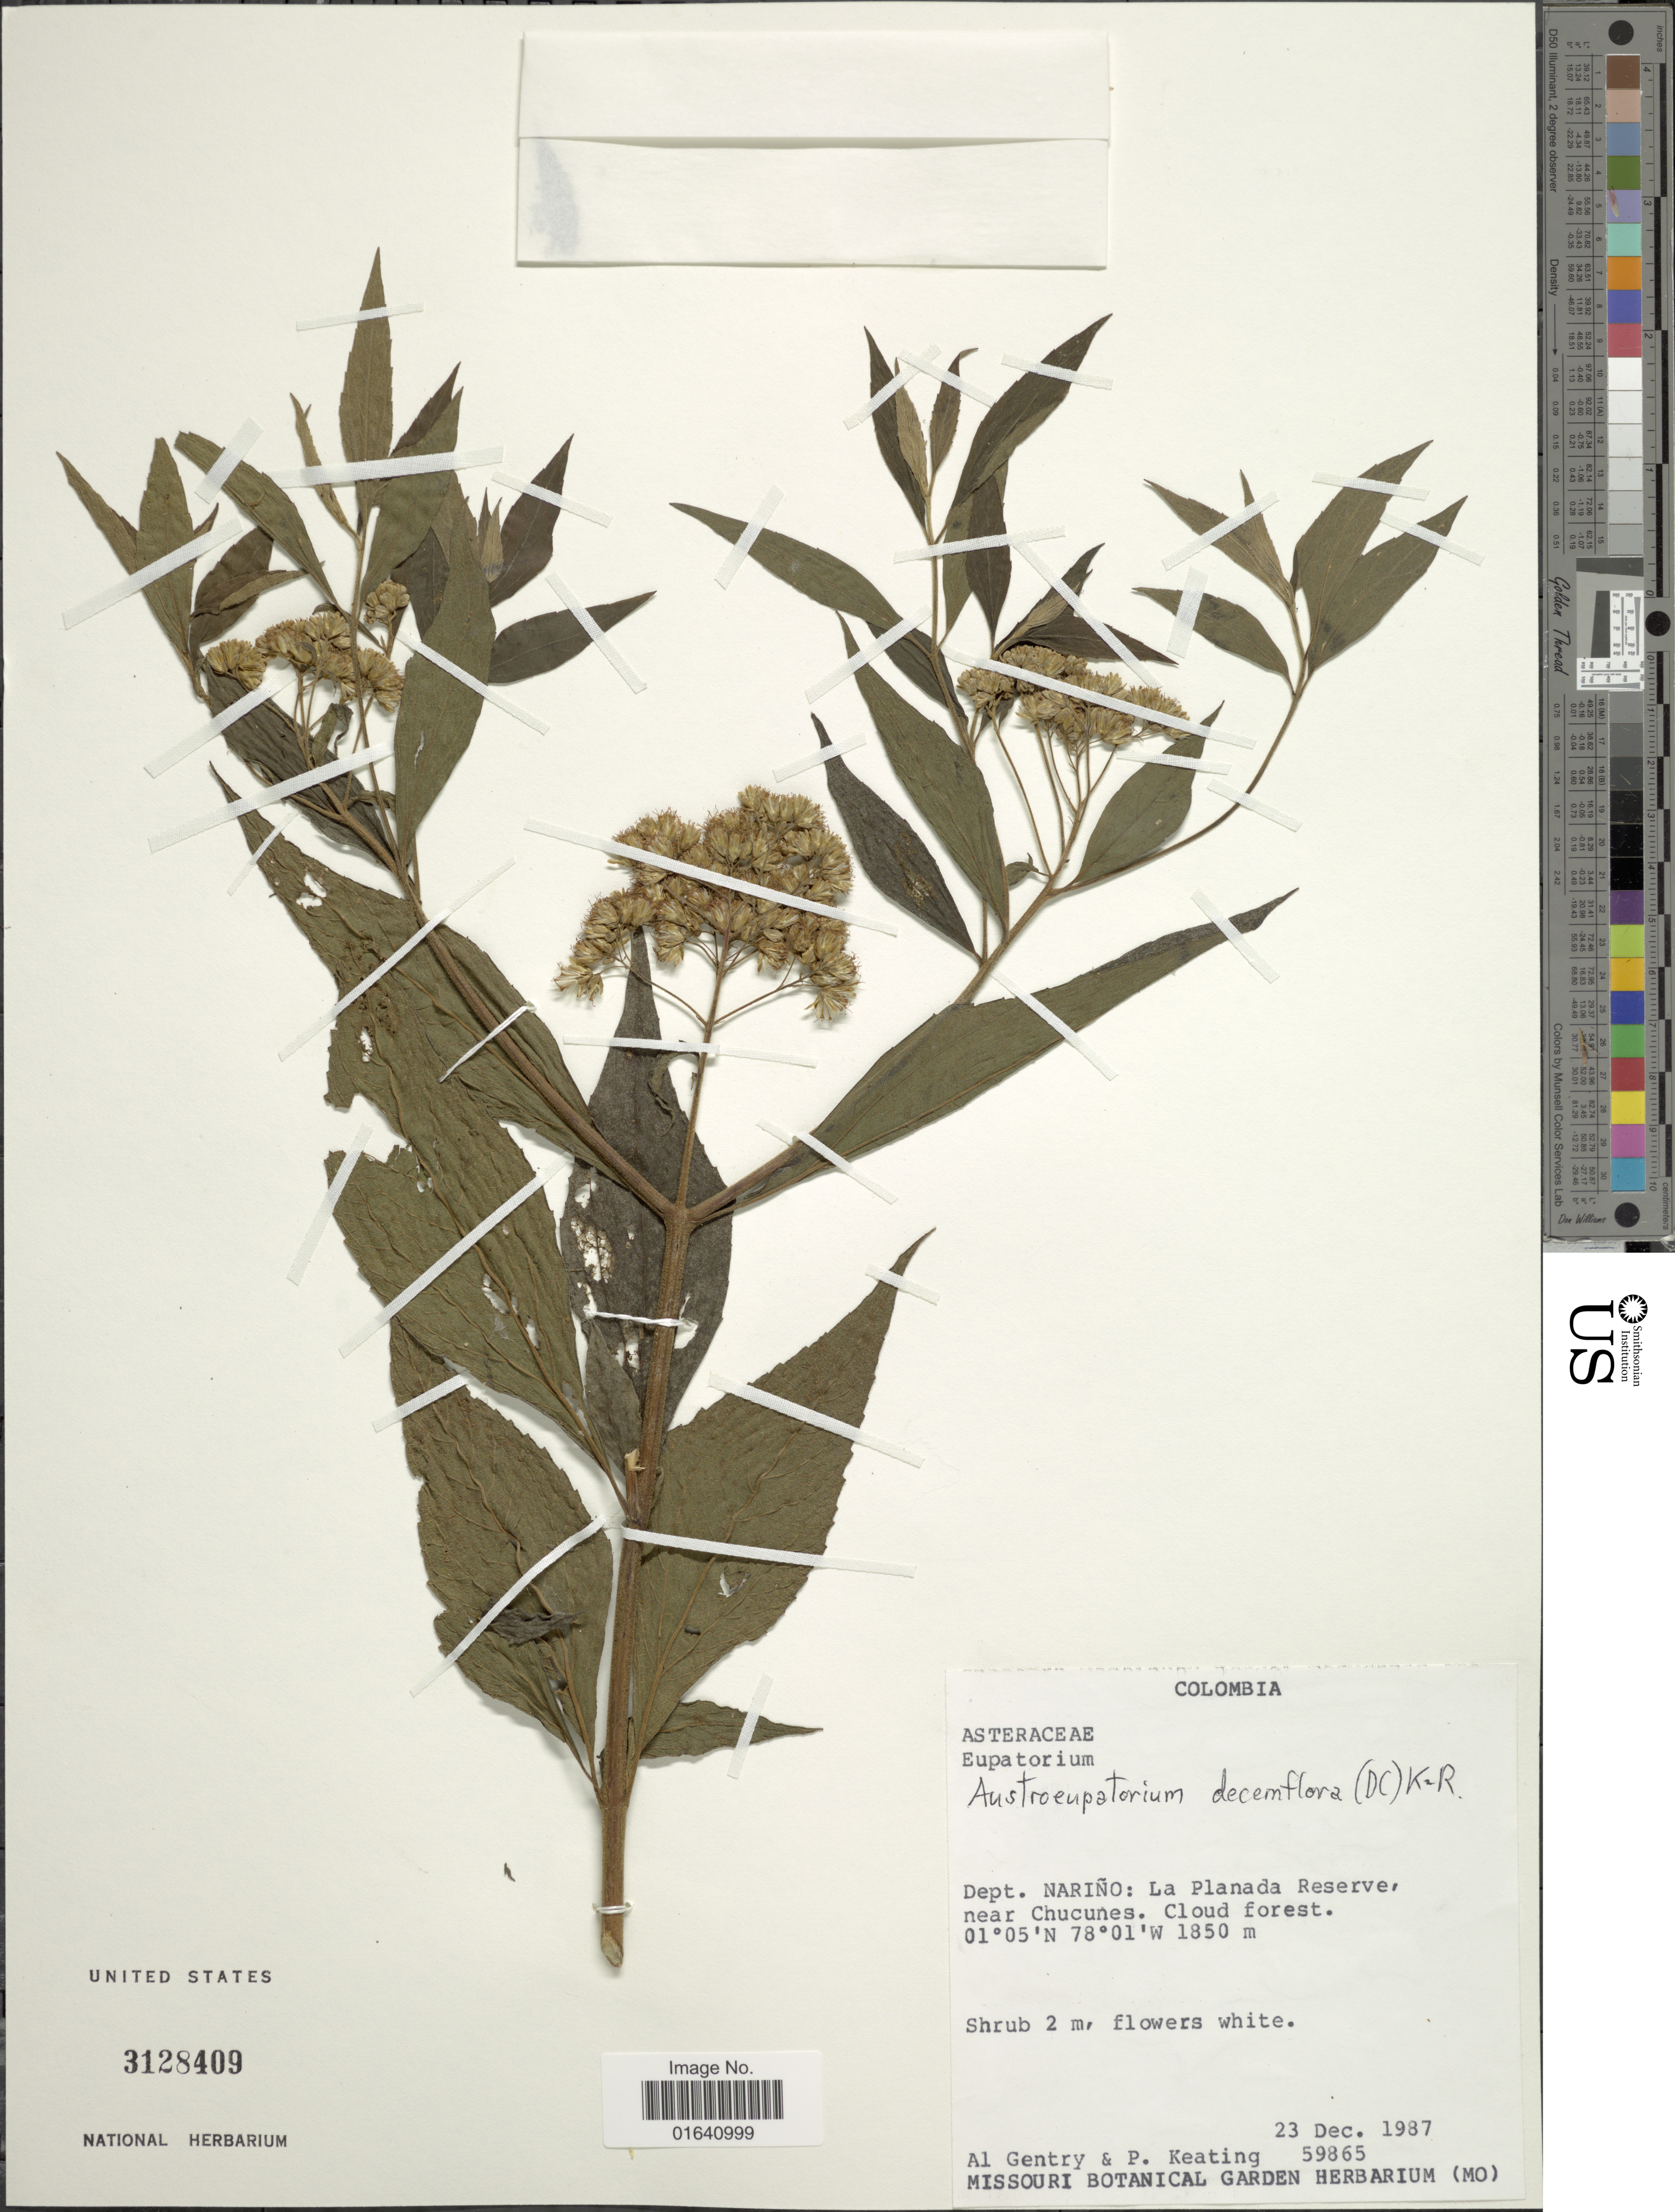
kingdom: Plantae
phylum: Tracheophyta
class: Magnoliopsida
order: Asterales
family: Asteraceae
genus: Austroeupatorium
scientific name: Austroeupatorium decemflorum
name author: (DC.) R.M. King & H. Rob.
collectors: A. H. Gentry & P. Keating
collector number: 59865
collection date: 1987-12-23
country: Colombia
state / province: Nariño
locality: Dept. Nariño: La Planada reserve, near Chucunes. Cloud forest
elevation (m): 1850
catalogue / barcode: US 3128409